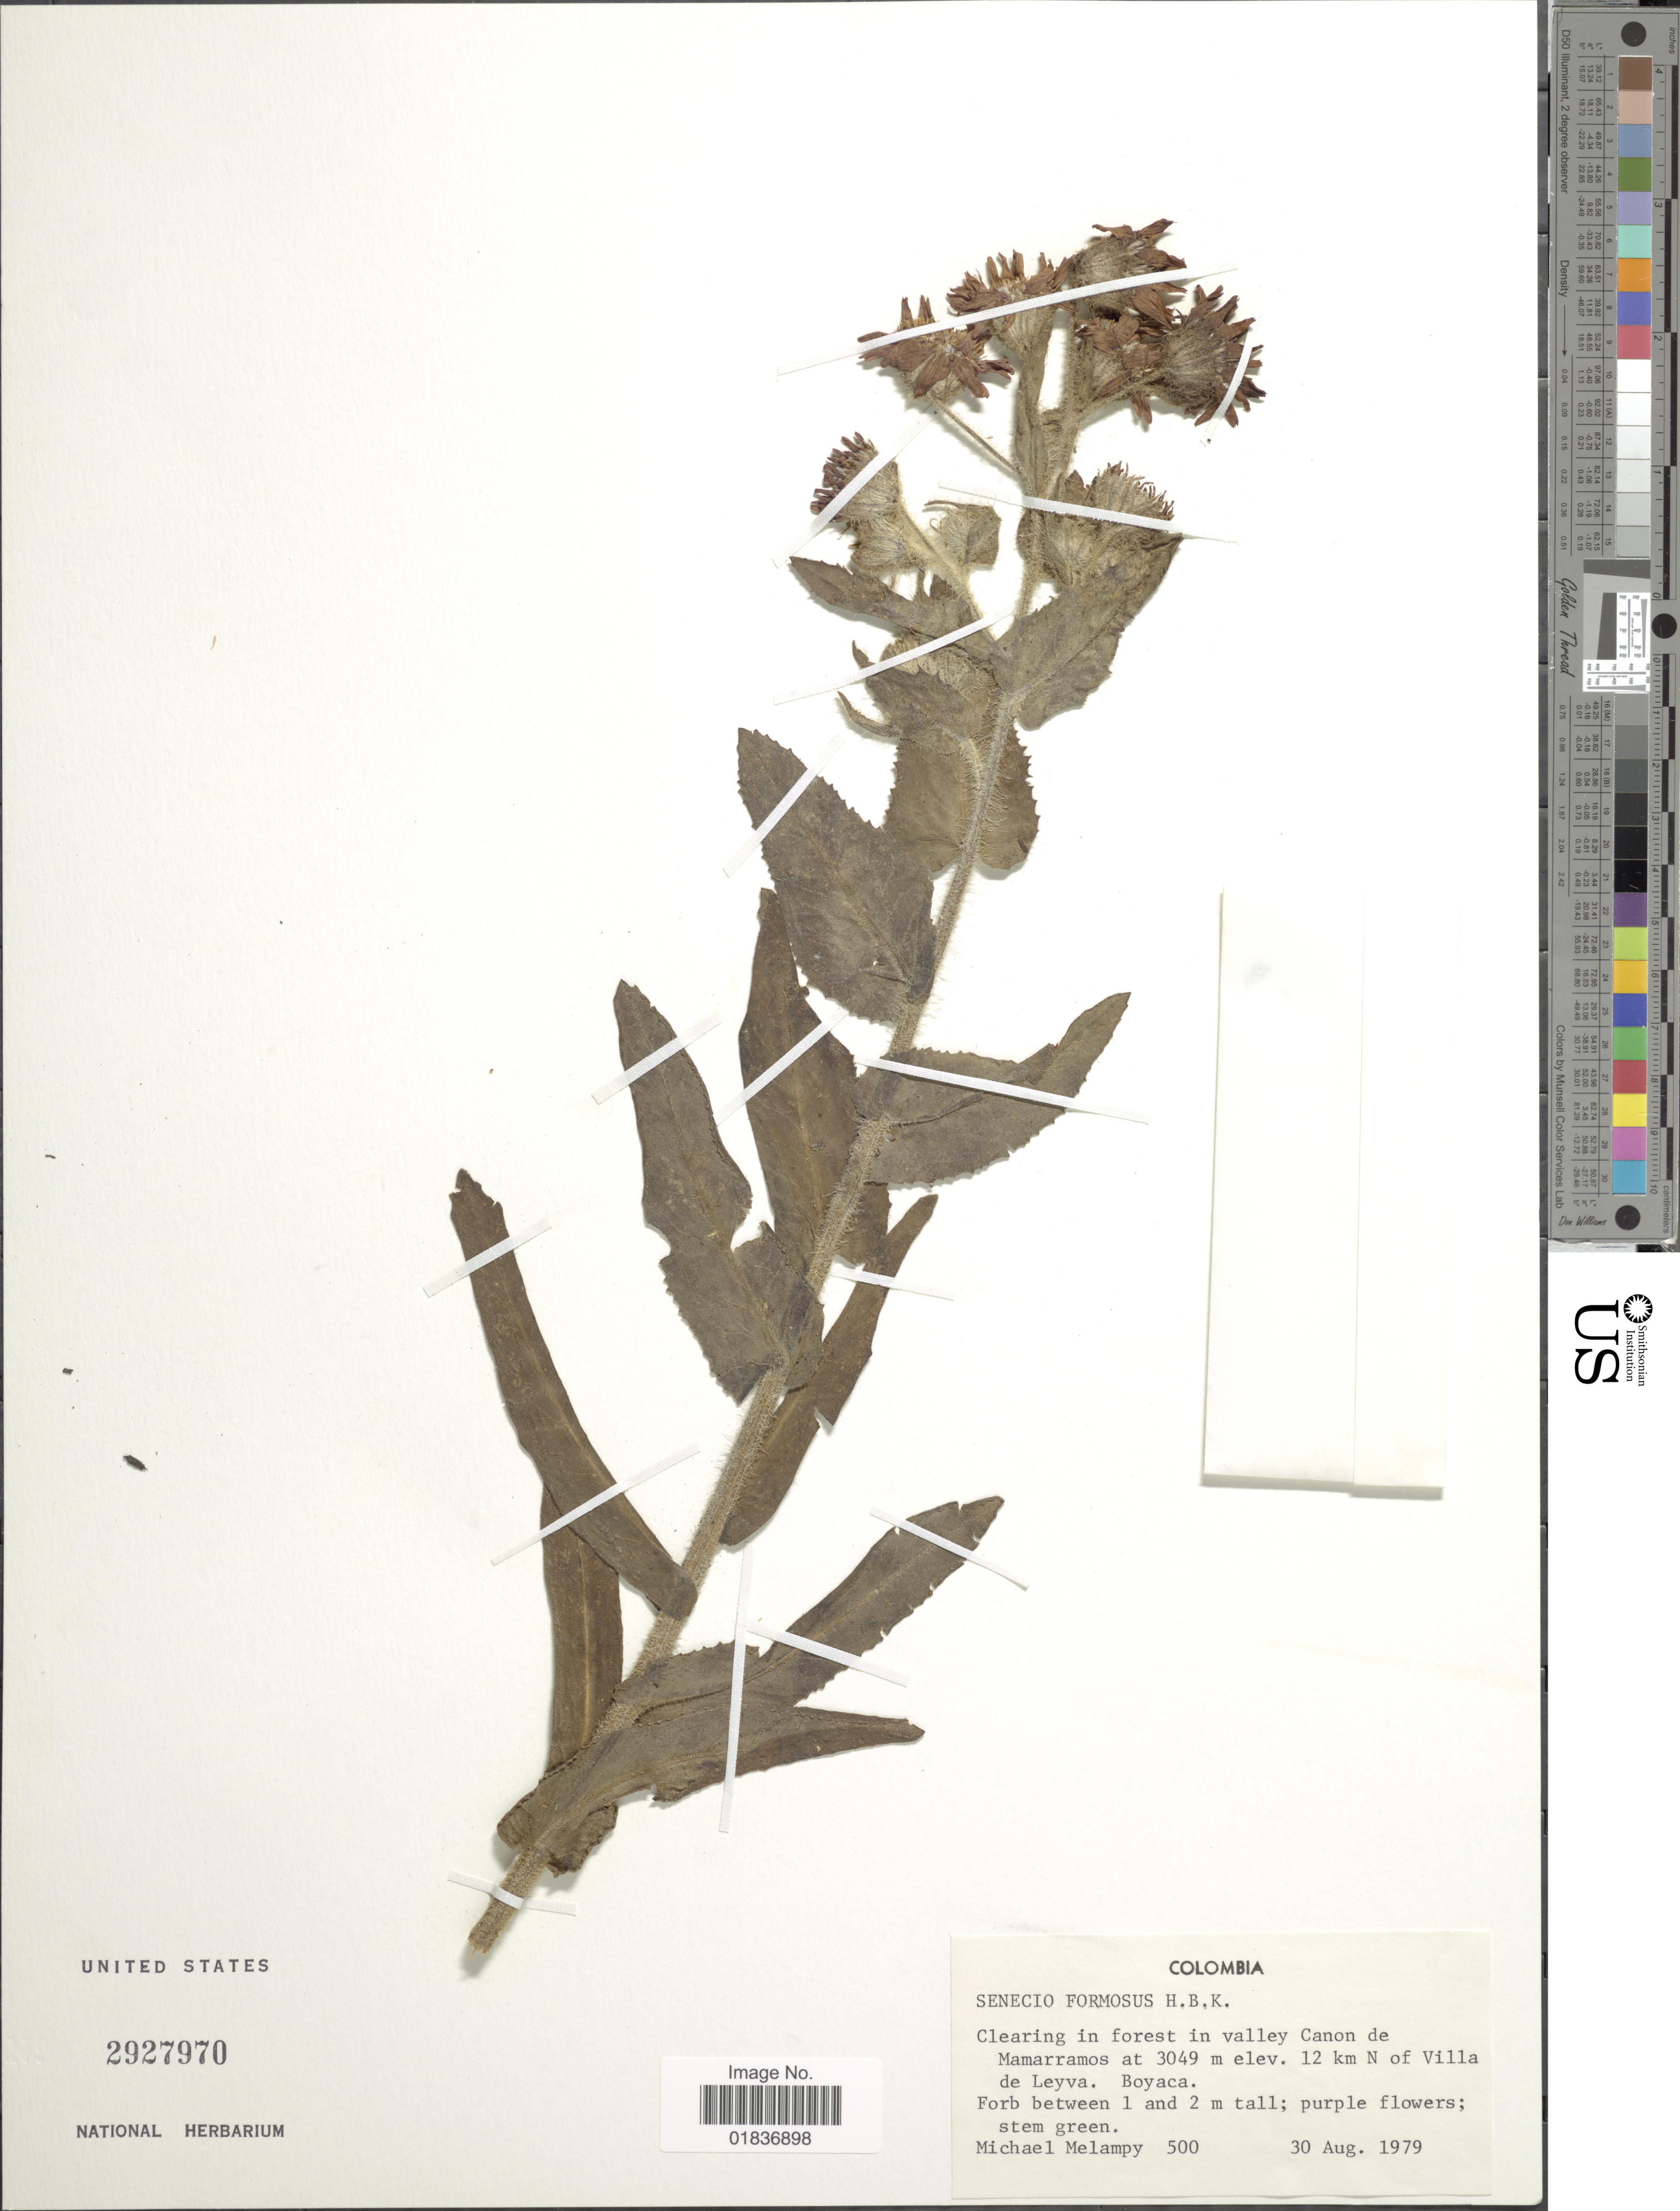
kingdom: Plantae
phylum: Tracheophyta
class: Magnoliopsida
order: Asterales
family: Asteraceae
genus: Senecio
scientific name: Senecio wedglacialis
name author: Cuatrec.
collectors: M. Melampy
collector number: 500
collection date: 1979-08-30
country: Colombia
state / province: Boyacá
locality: Clearing in forest in valley Canon de Mamarramos at 12 km N of Villa de Leyva. Boyacá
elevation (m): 3049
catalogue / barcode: US 2927970